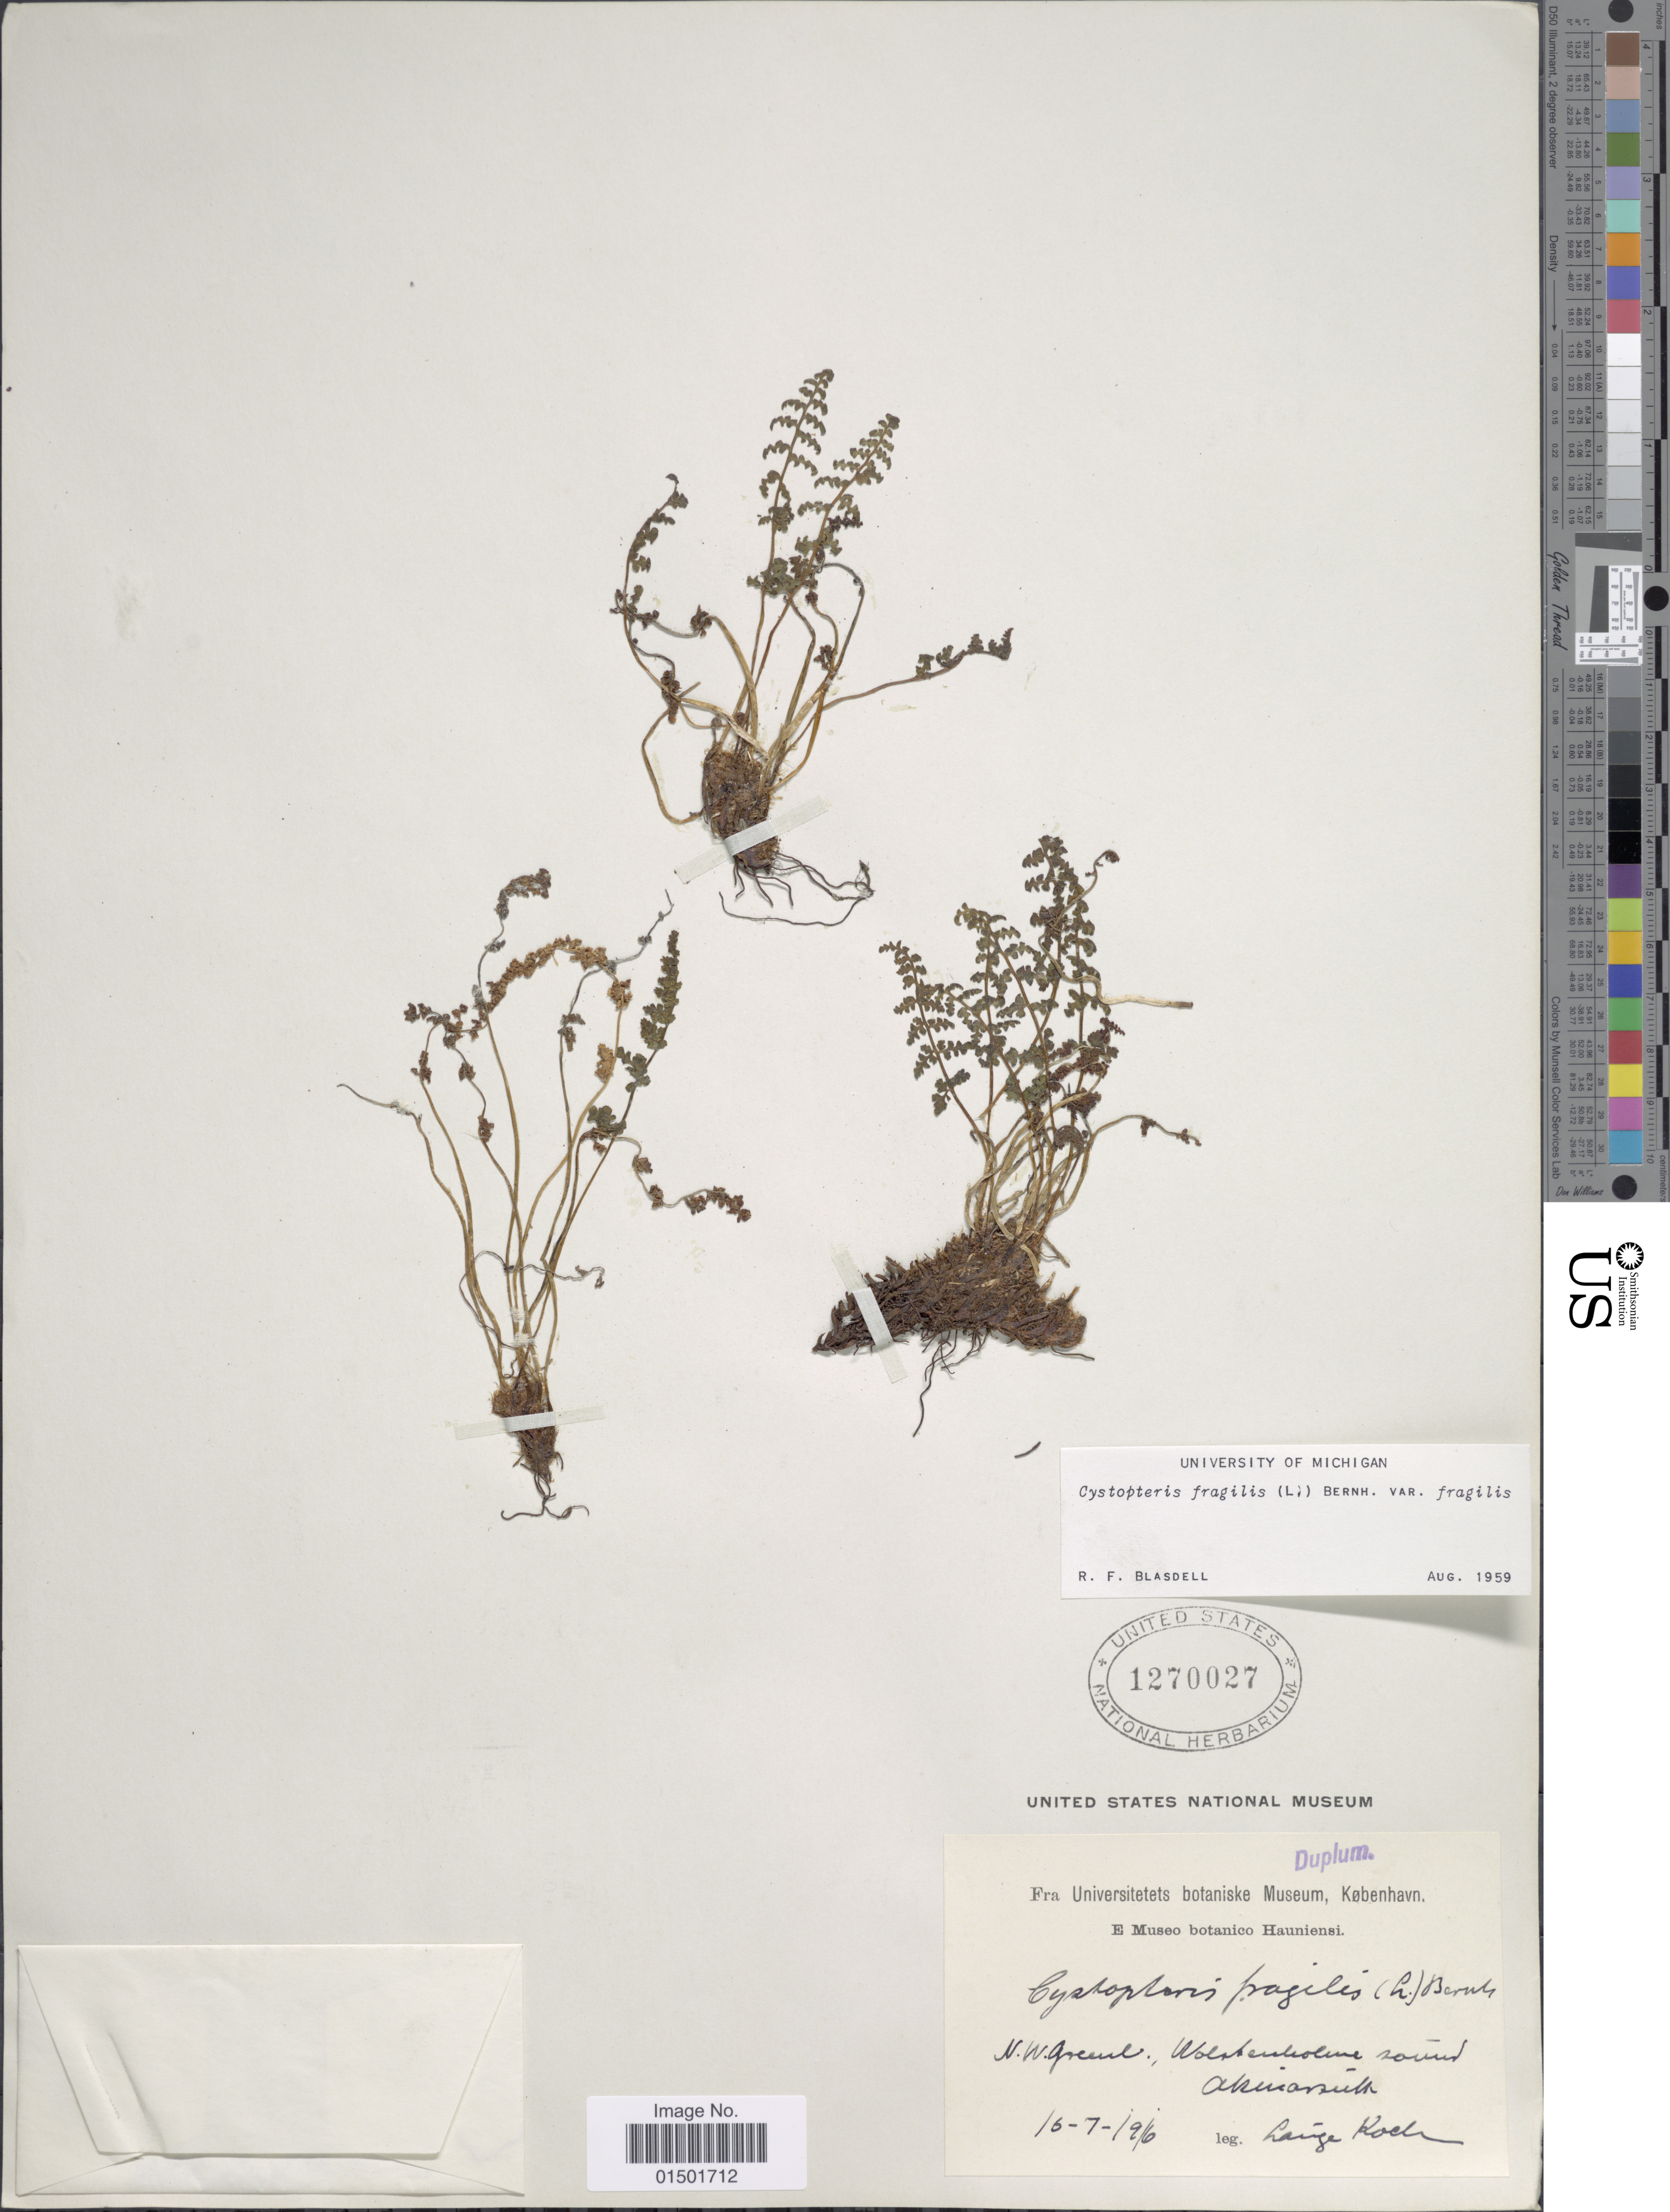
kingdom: Plantae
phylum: Tracheophyta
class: Polypodiopsida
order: Polypodiales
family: Cystopteridaceae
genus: Cystopteris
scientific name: Cystopteris fragilis var. fragilis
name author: (L.) Bernh.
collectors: L. Koch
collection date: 1916-07-16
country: Greenland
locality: N.W. Greenl., Wolstenholme Sound Akuianuth [interpreted]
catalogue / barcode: US 1270027